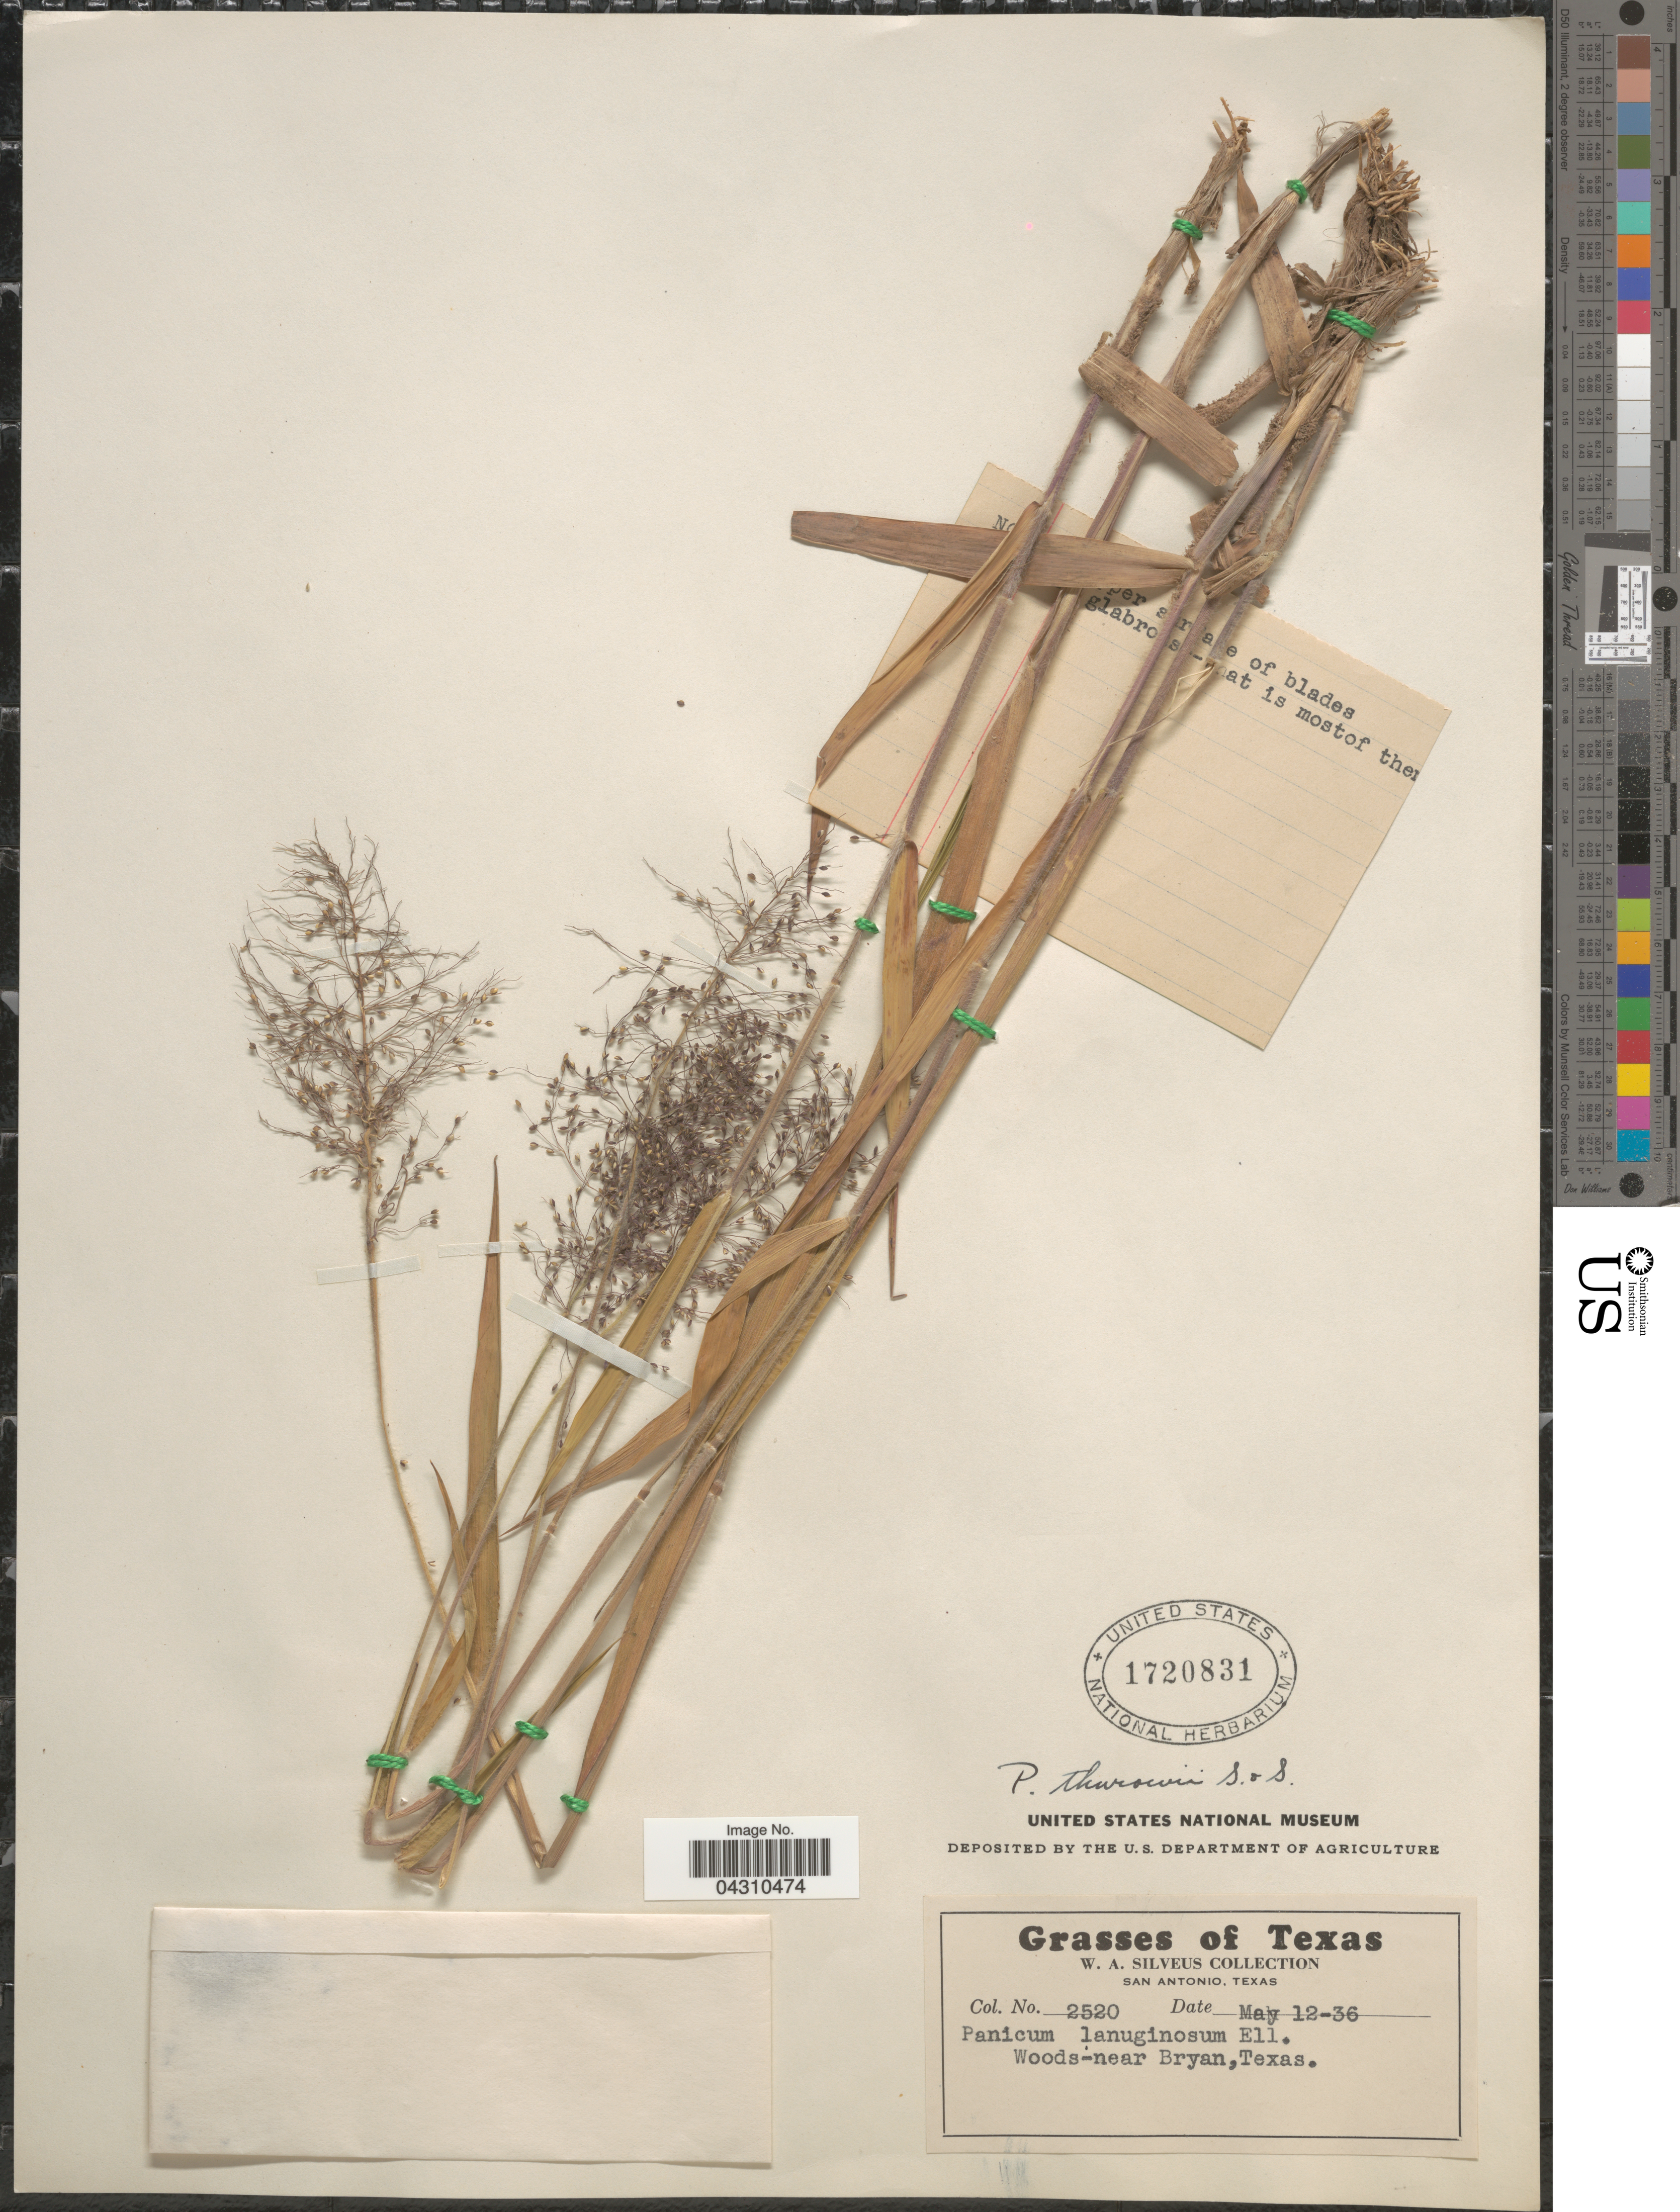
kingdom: Plantae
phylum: Tracheophyta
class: Liliopsida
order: Poales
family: Poaceae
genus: Dichanthelium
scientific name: Dichanthelium acuminatum var. acuminatum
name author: (Sw.) Gould & C.A. Clark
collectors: W. Silveus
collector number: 2520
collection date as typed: Transcribed d/m/y: 12/5/36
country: United States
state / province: Texas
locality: Woods-near Bryan.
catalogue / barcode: US 1720831